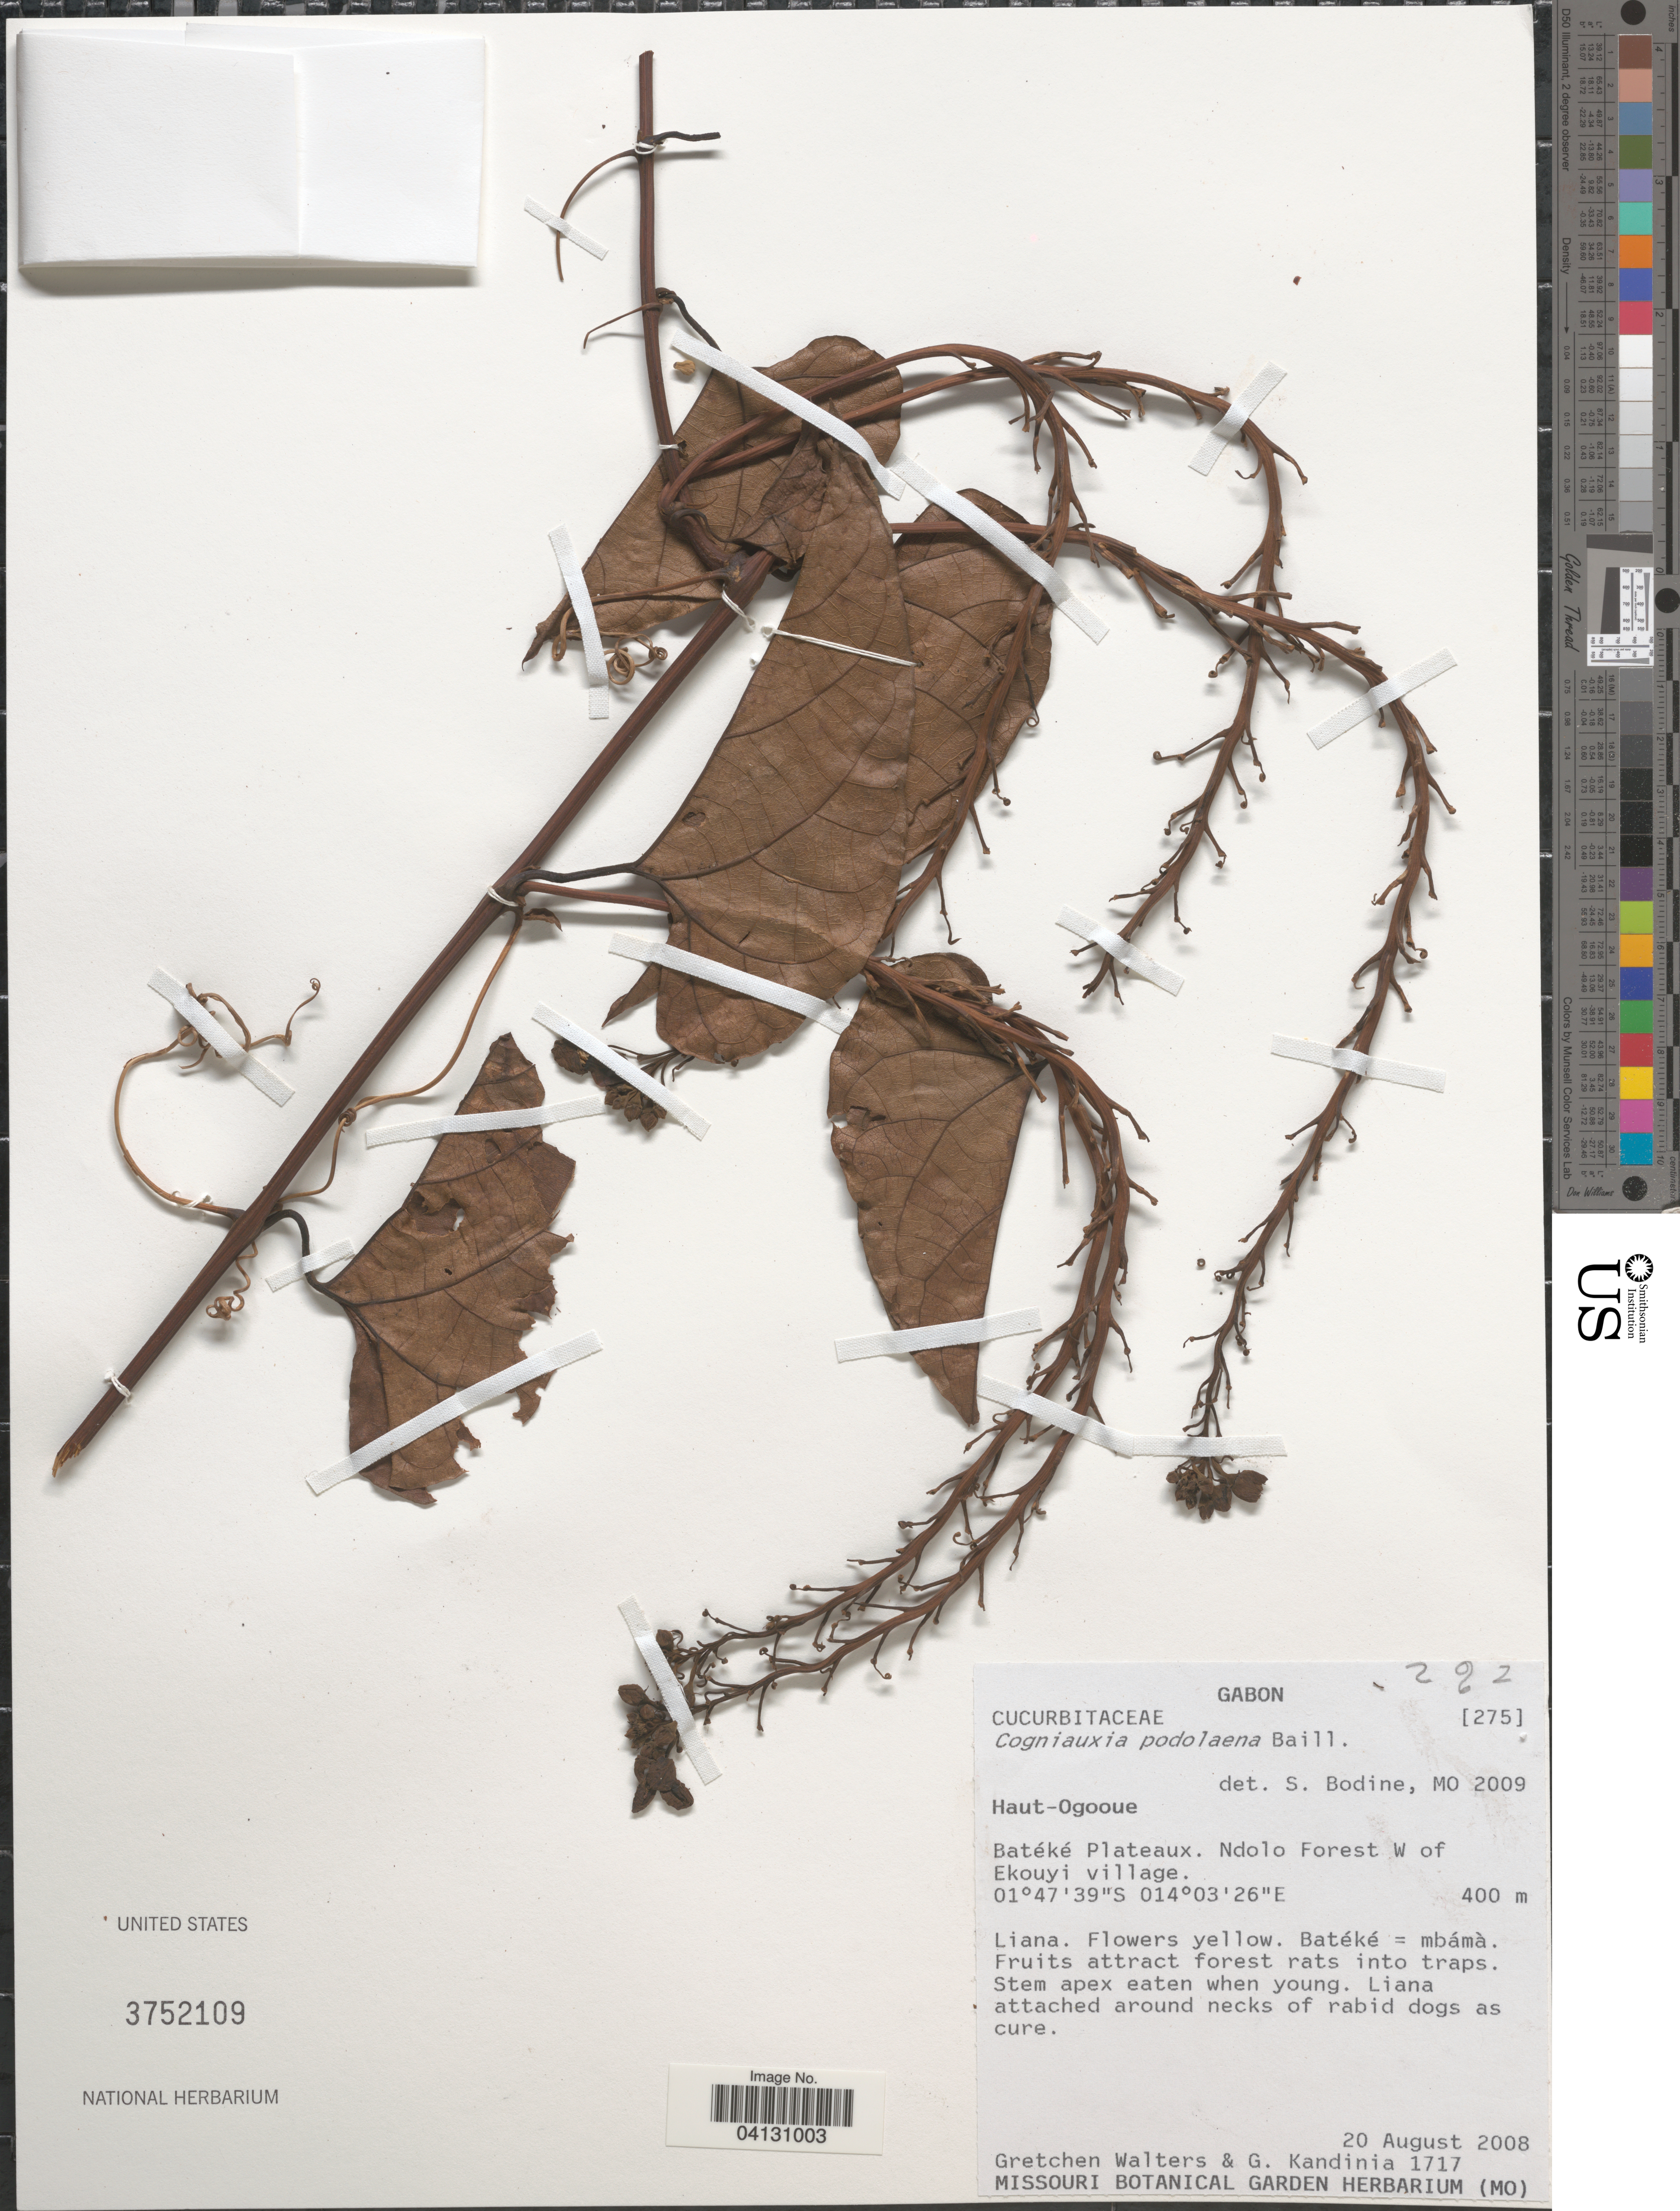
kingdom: Plantae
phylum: Tracheophyta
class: Magnoliopsida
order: Cucurbitales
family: Cucurbitaceae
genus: Cogniauxia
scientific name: Cogniauxia podolaena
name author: Baill.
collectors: G. Walters & G. Kandinia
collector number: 1717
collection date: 2008-08-20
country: Gabon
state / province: Haut-Ogooue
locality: Batéké Plateaux. Ndolo Forest W of Ekouyi village.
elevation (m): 400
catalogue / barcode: US 3752109